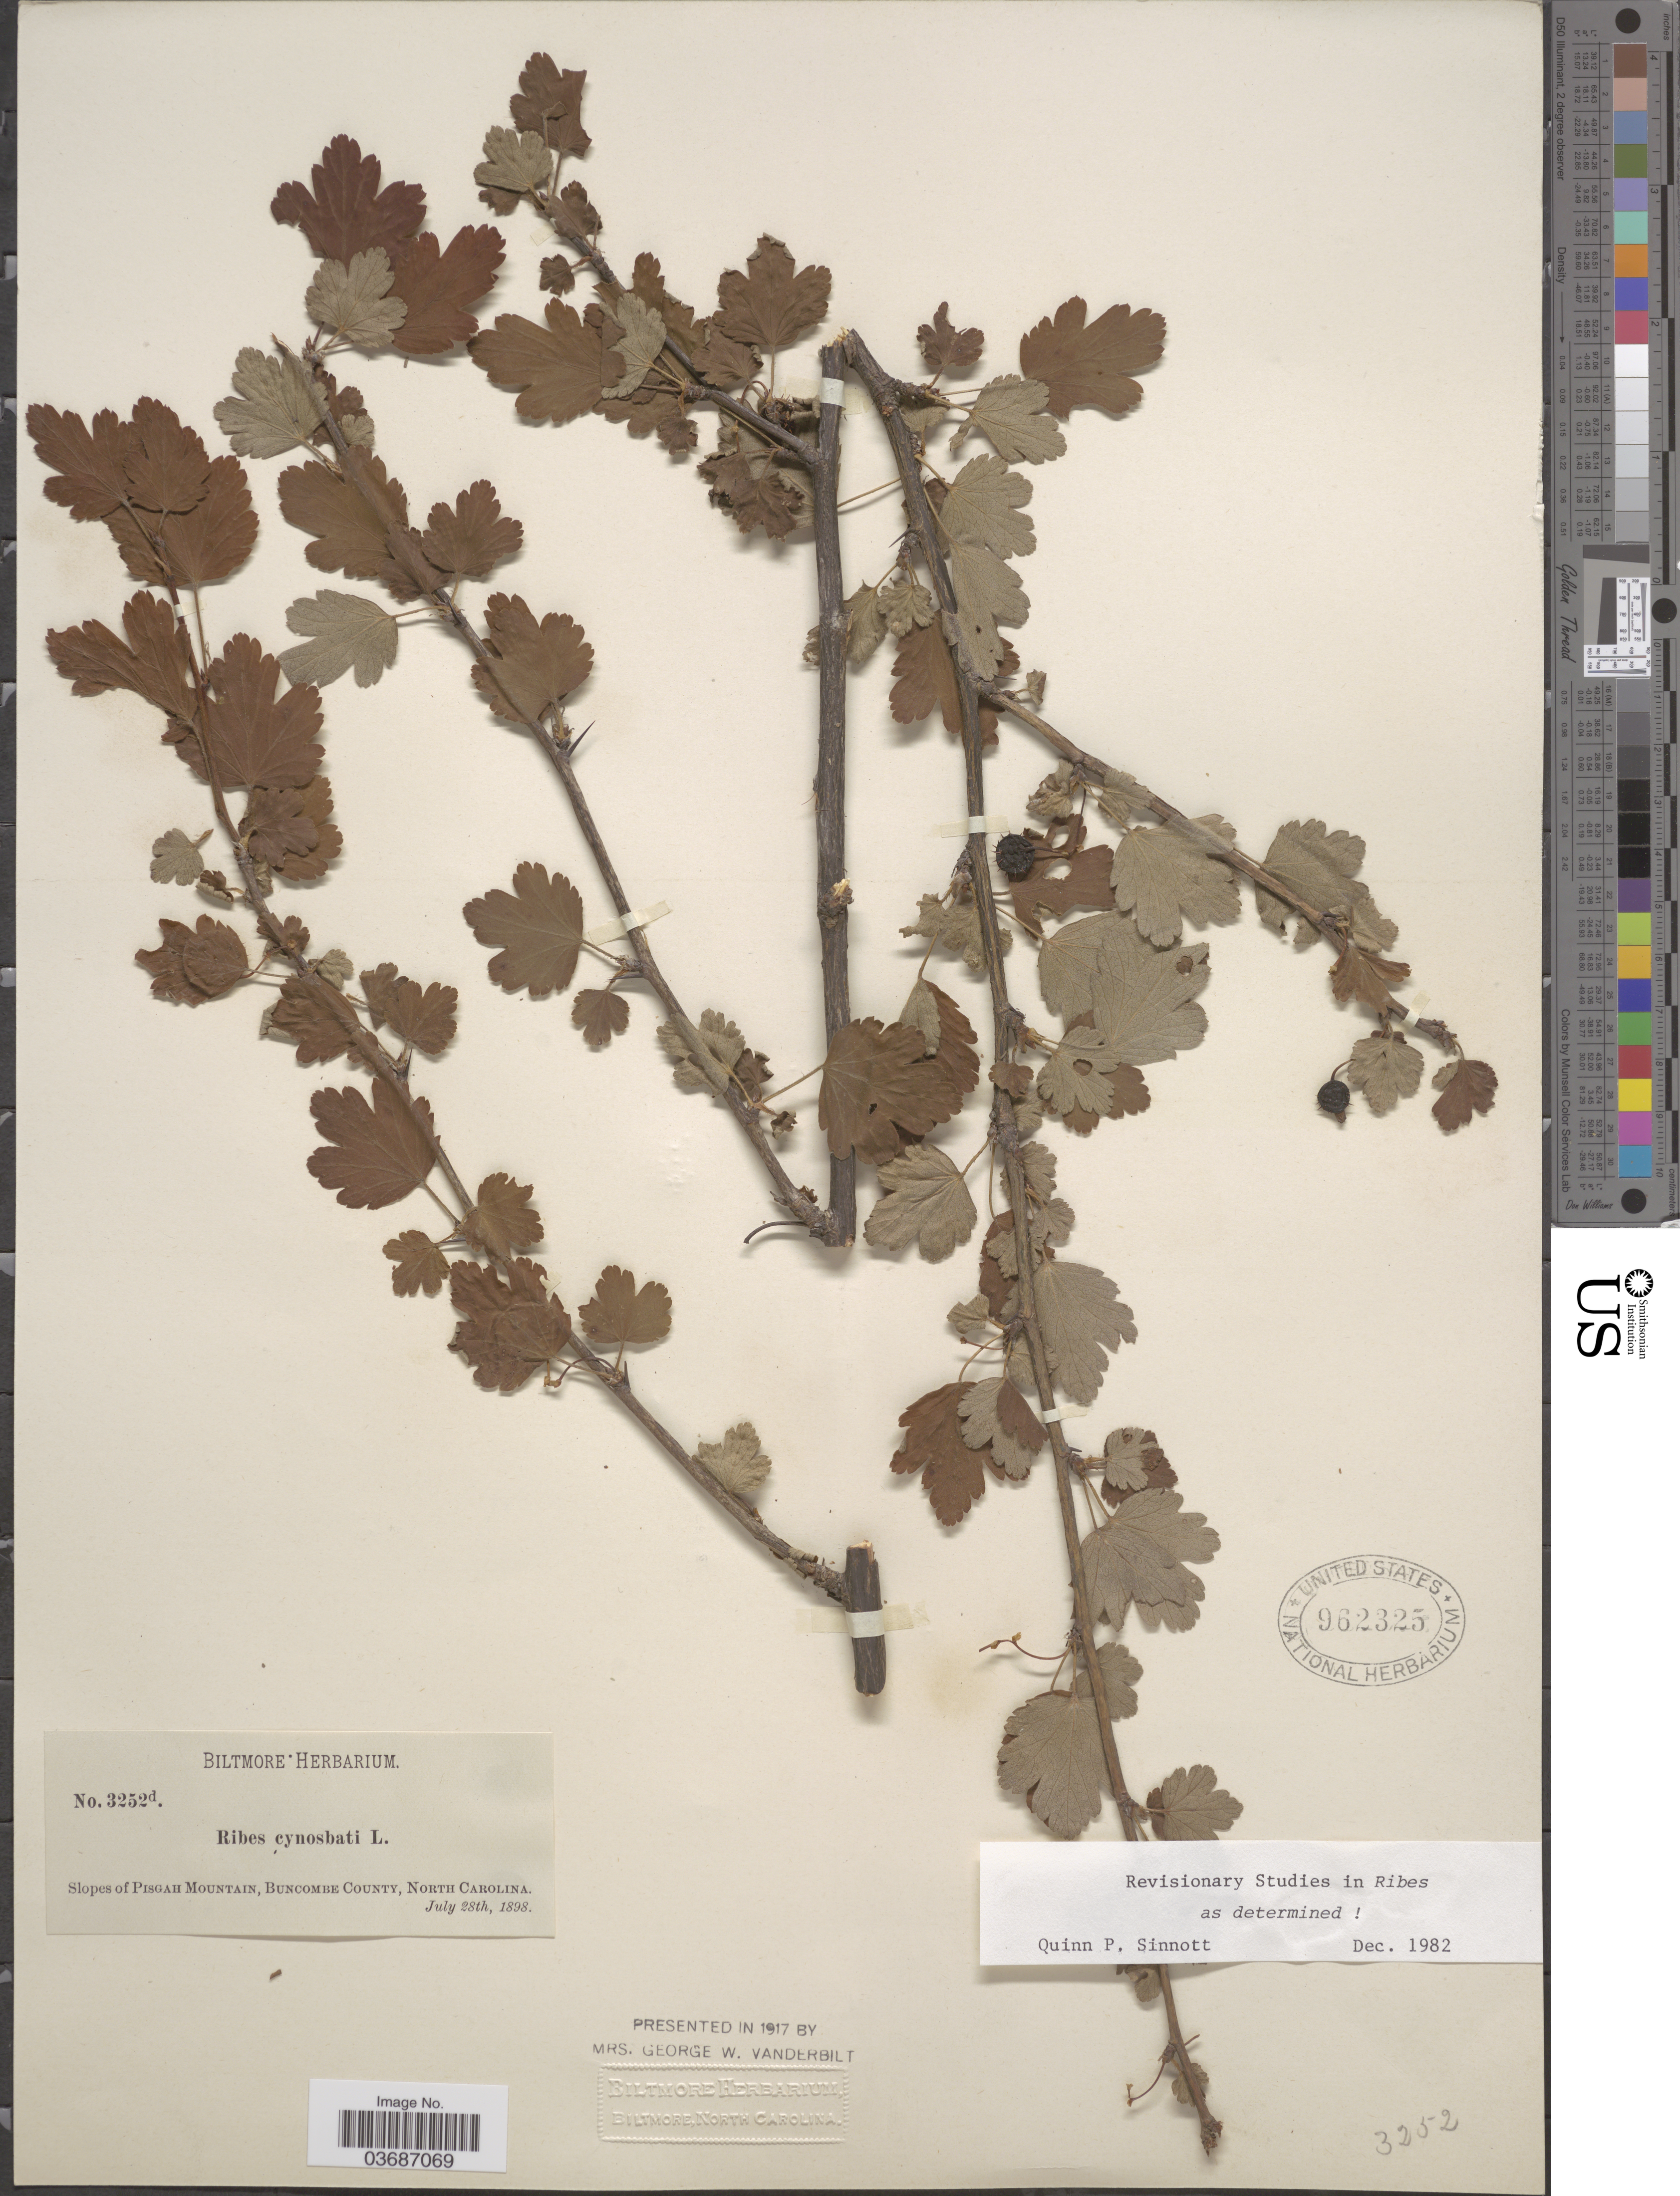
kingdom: Plantae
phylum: Tracheophyta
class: Magnoliopsida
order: Saxifragales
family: Grossulariaceae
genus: Ribes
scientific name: Ribes cynosbati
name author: L.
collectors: ex herb. Biltmore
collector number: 3252d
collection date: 1898-07-28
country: United States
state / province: North Carolina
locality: Slopes of Pisgah Mountain, Buncombe County.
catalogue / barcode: US 962325